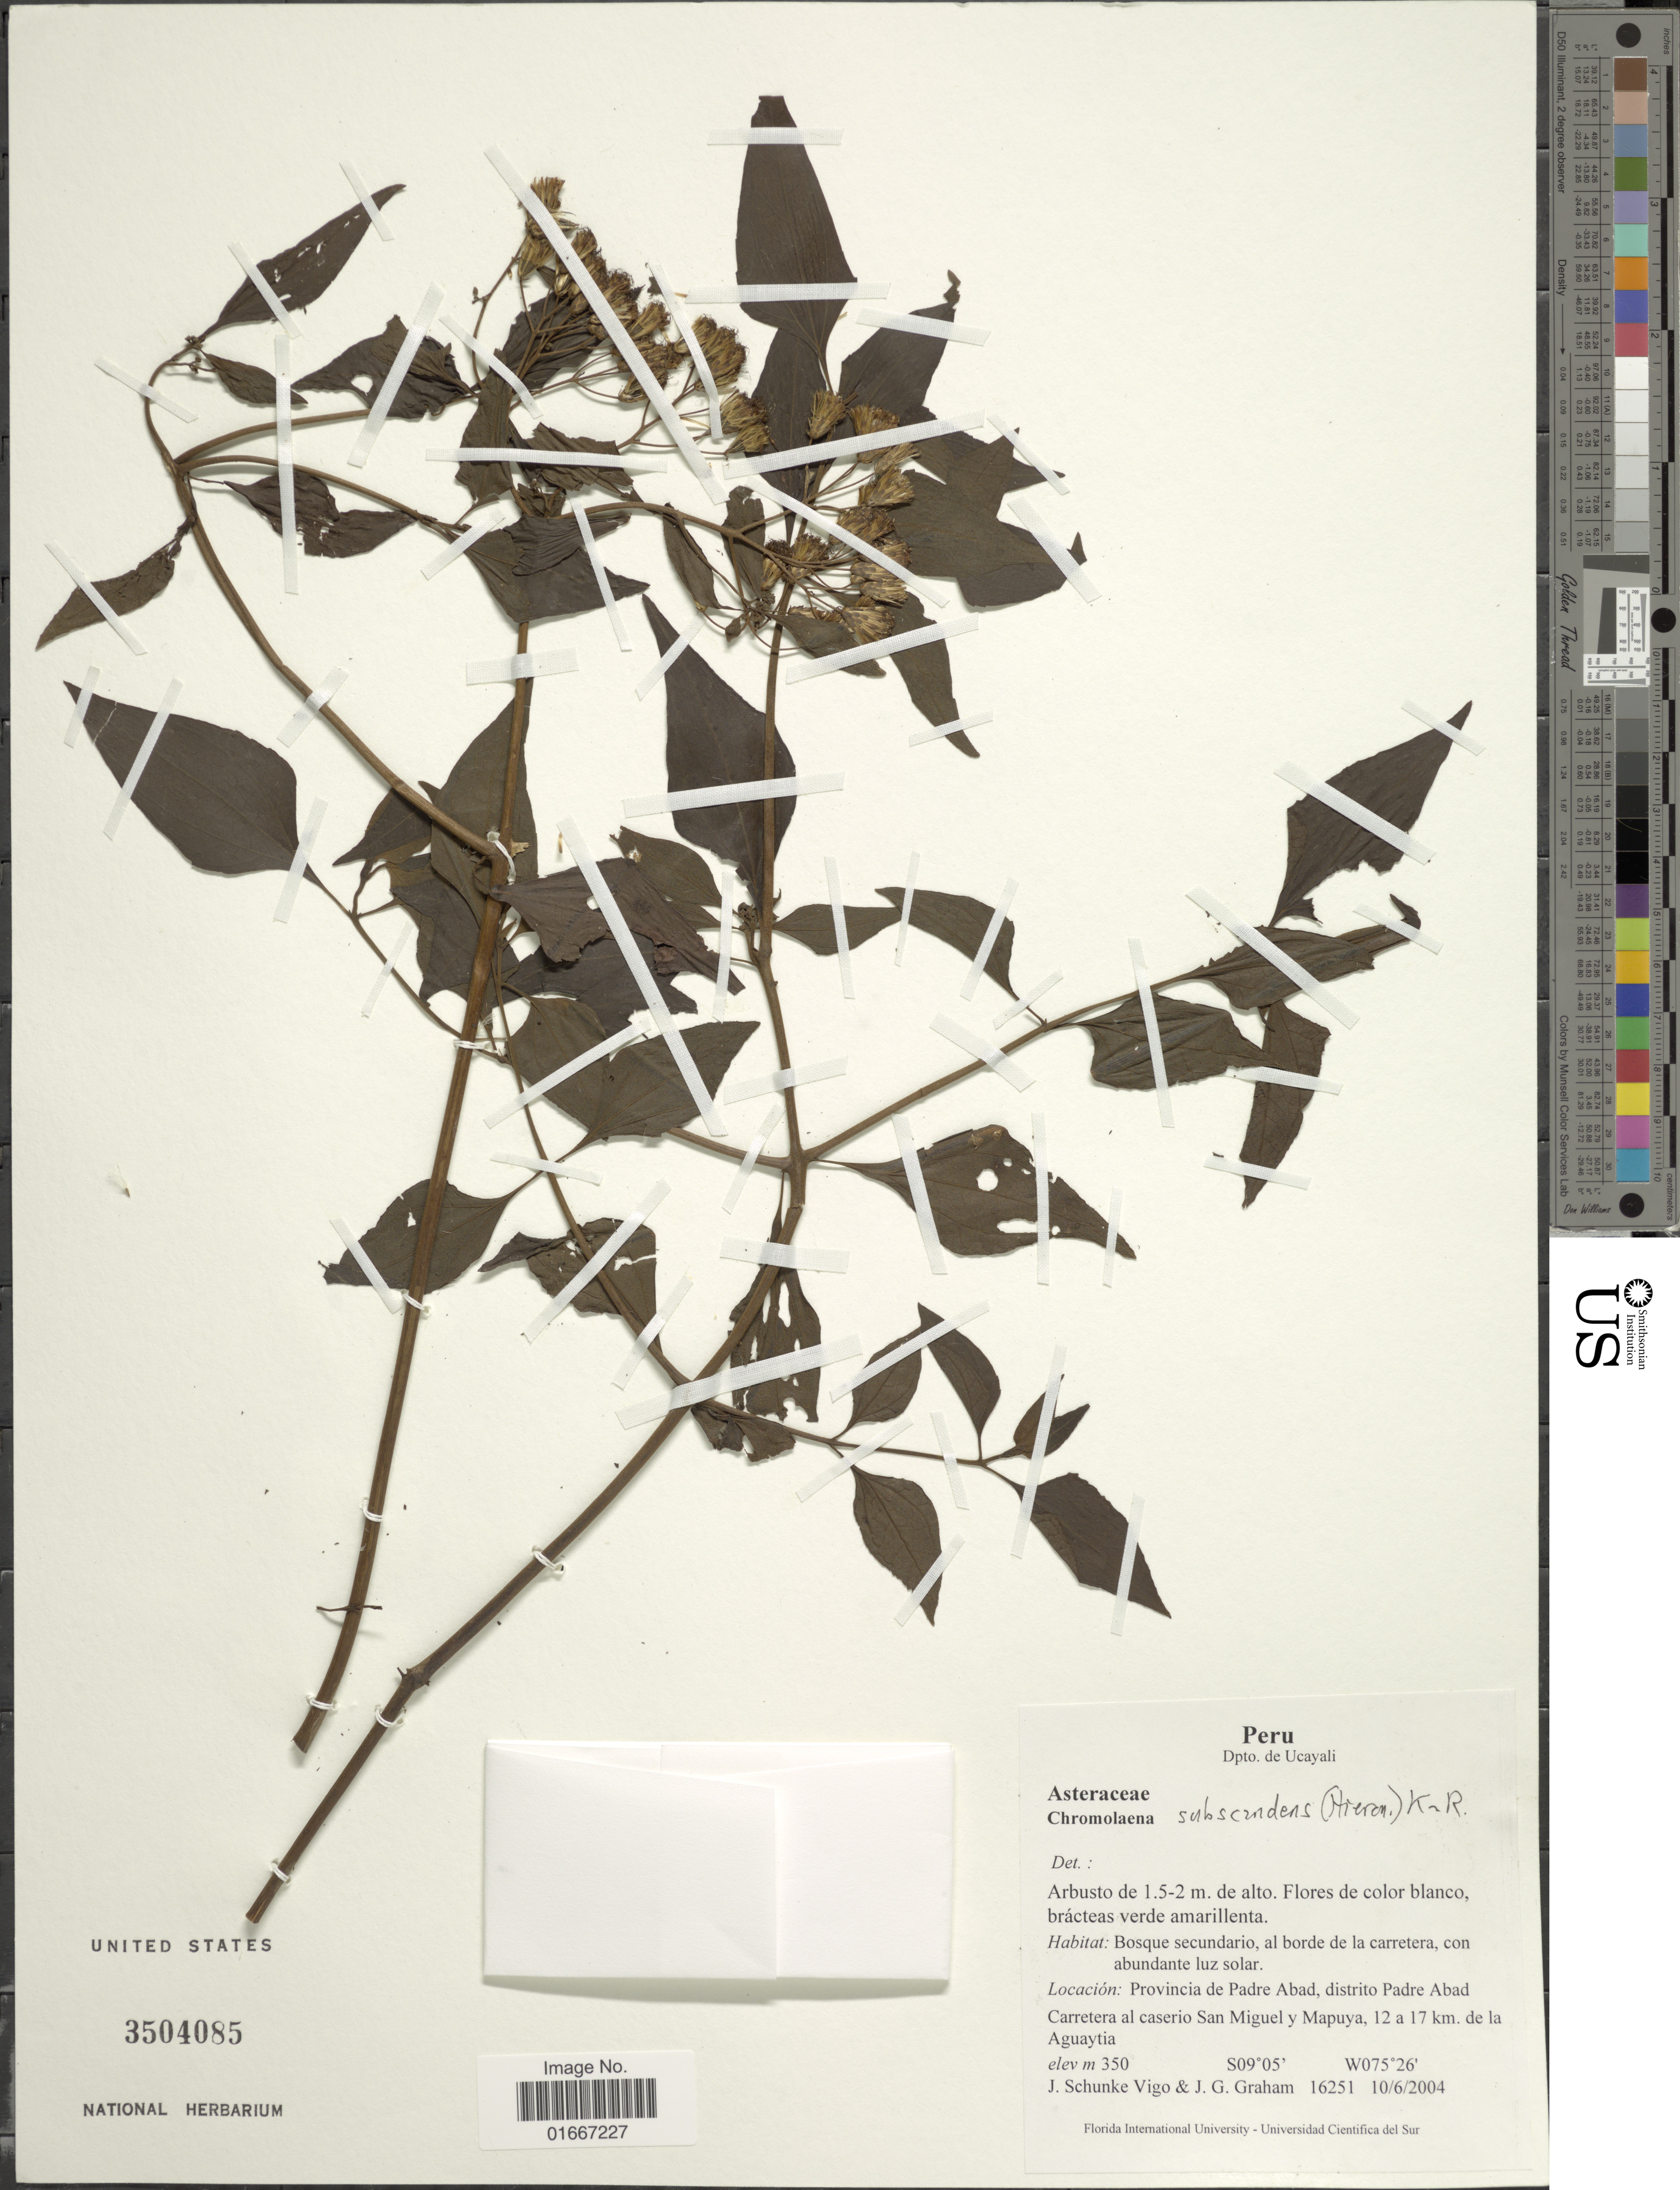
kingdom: Plantae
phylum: Tracheophyta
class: Magnoliopsida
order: Asterales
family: Asteraceae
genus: Chromolaena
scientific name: Chromolaena subscandens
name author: (Hieron.) R.M. King & H. Rob.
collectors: J. Schunke Vigo & J. Graham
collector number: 16251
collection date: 2004-06-16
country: Peru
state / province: Ucayali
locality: Provincia de Padre Abad, distrito Padre Abad Carretera al caserio San Miguel y Mapuya, 12 a 17 km. de la Aguaytia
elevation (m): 350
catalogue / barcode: US 3504085